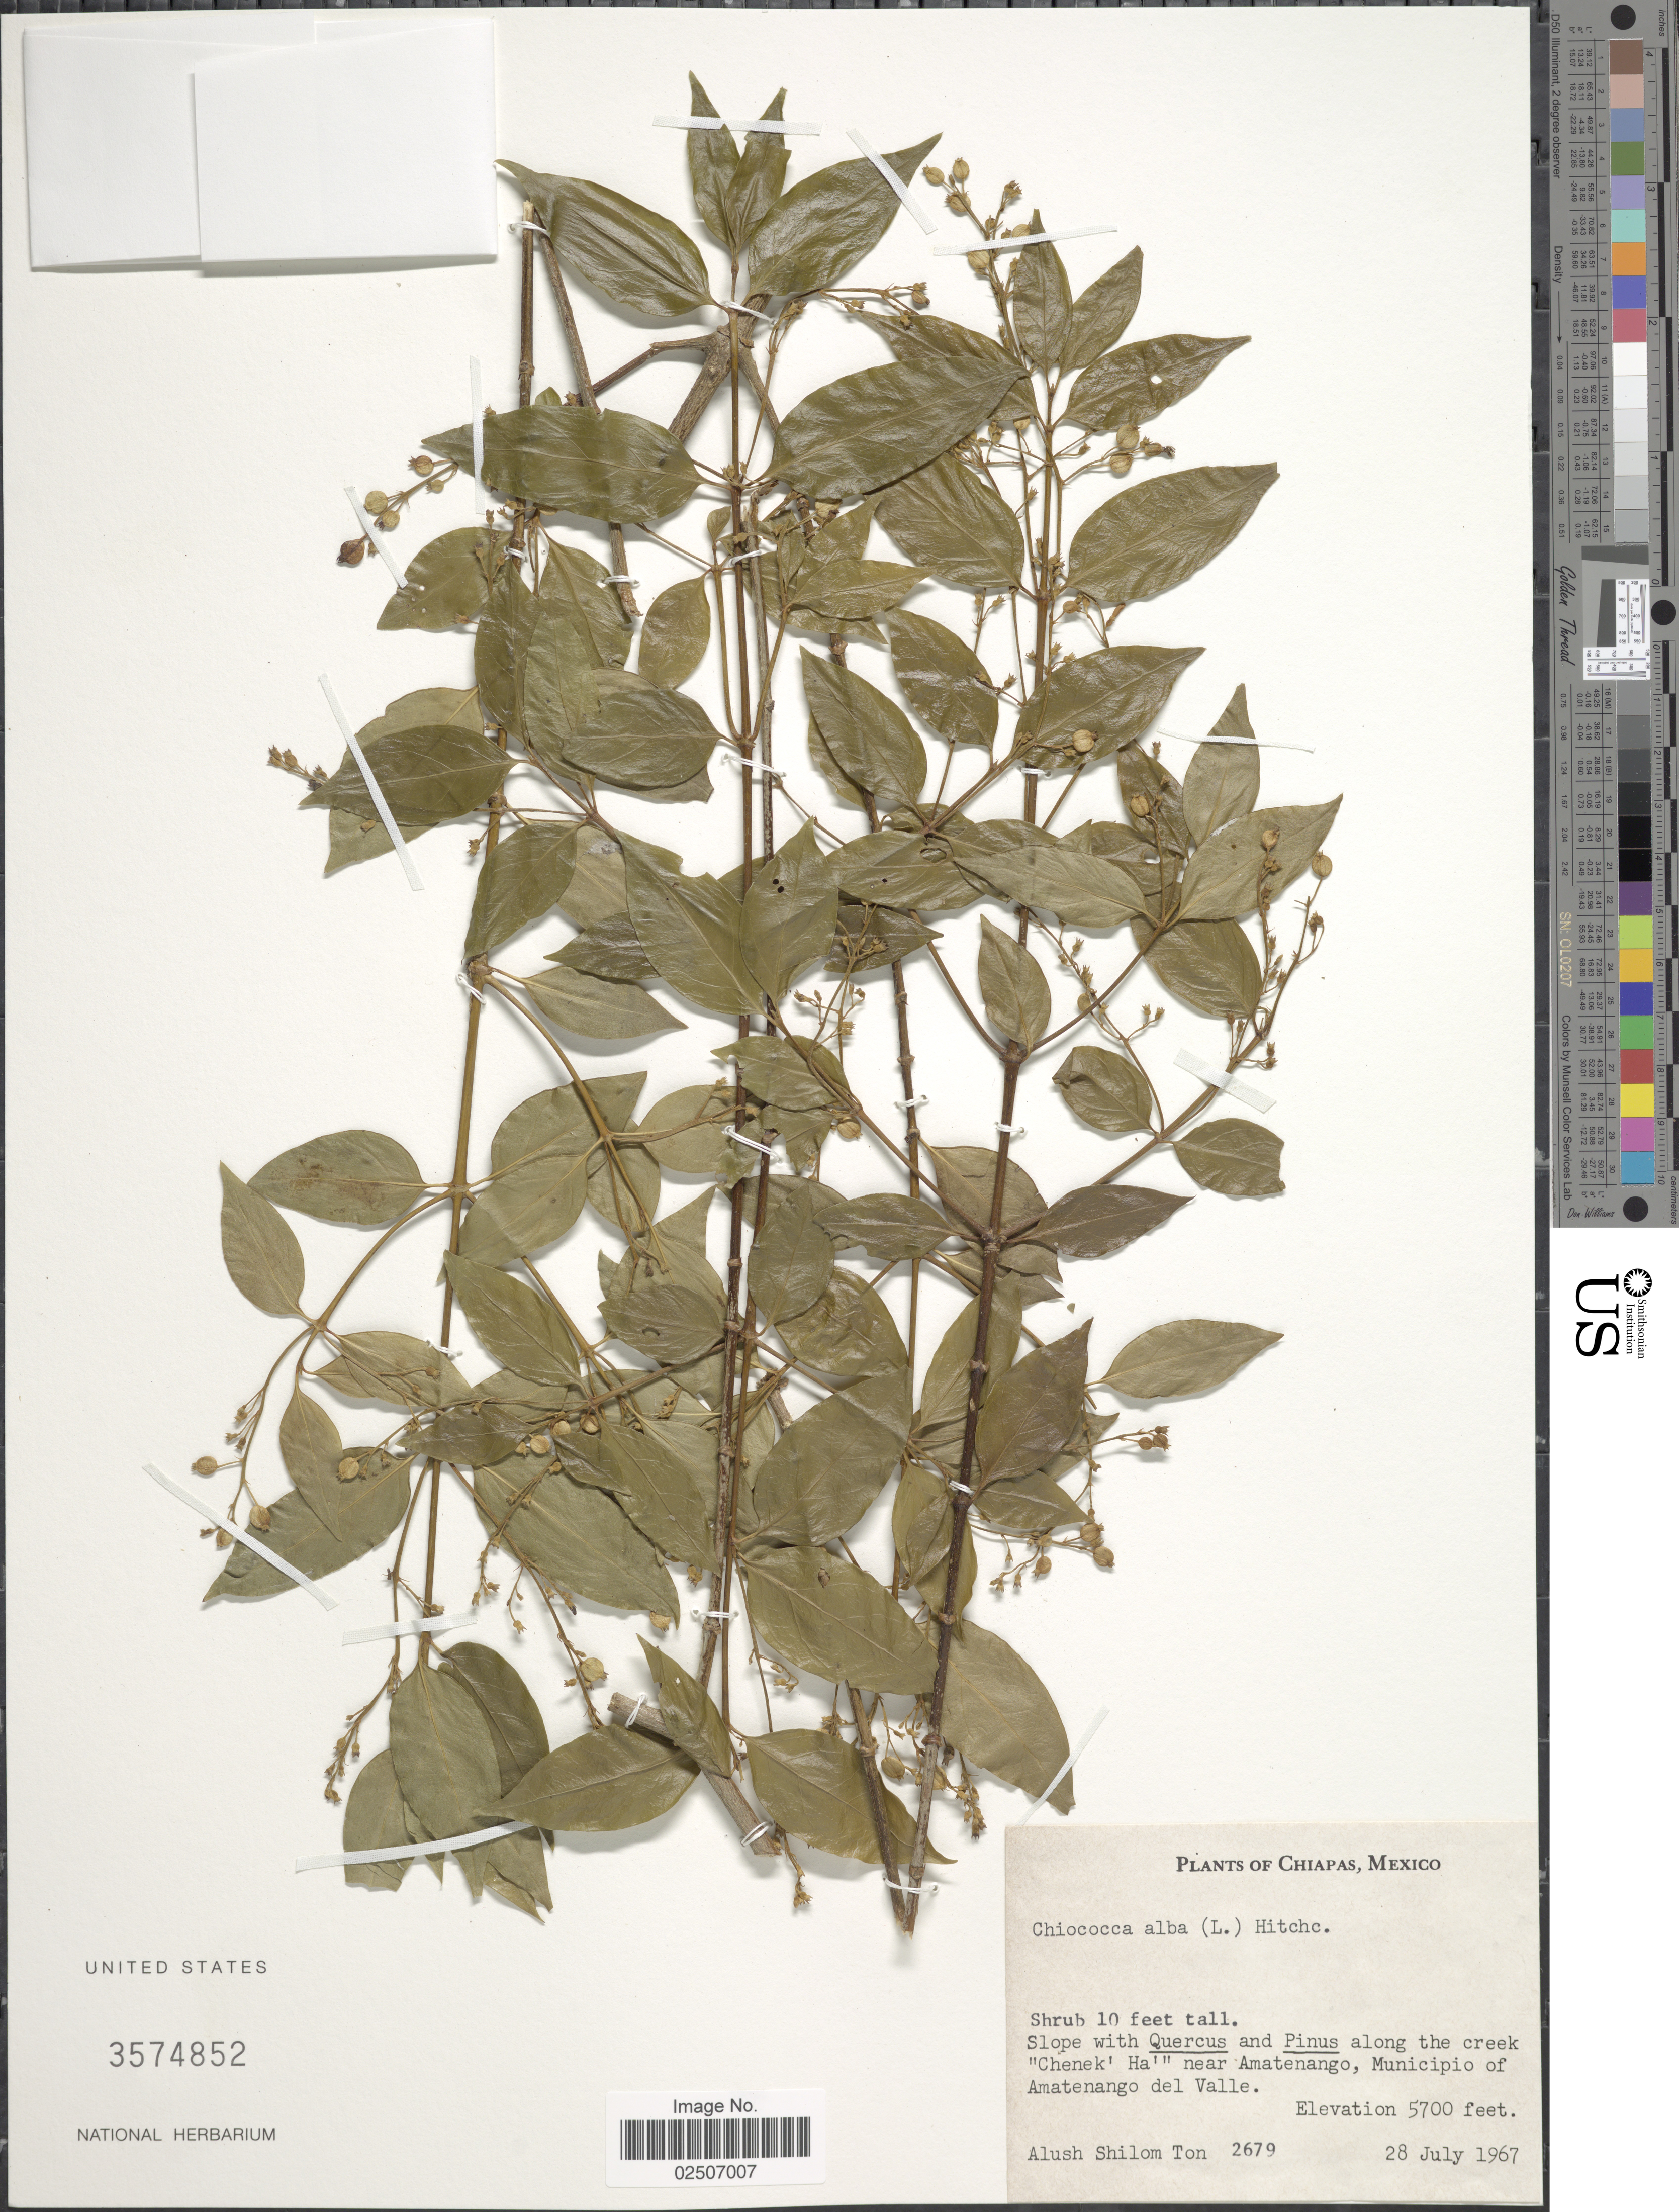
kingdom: Plantae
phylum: Tracheophyta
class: Magnoliopsida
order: Gentianales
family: Rubiaceae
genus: Chiococca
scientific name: Chiococca alba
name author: (L.) Hitchc.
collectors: A. M. Ton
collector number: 2679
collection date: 1967-07-28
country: Mexico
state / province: Chiapas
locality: Along the creek "Chenak' Ha" near Amatenango, Municipio of Amatenango del Valle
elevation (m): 1737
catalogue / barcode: US 3574852